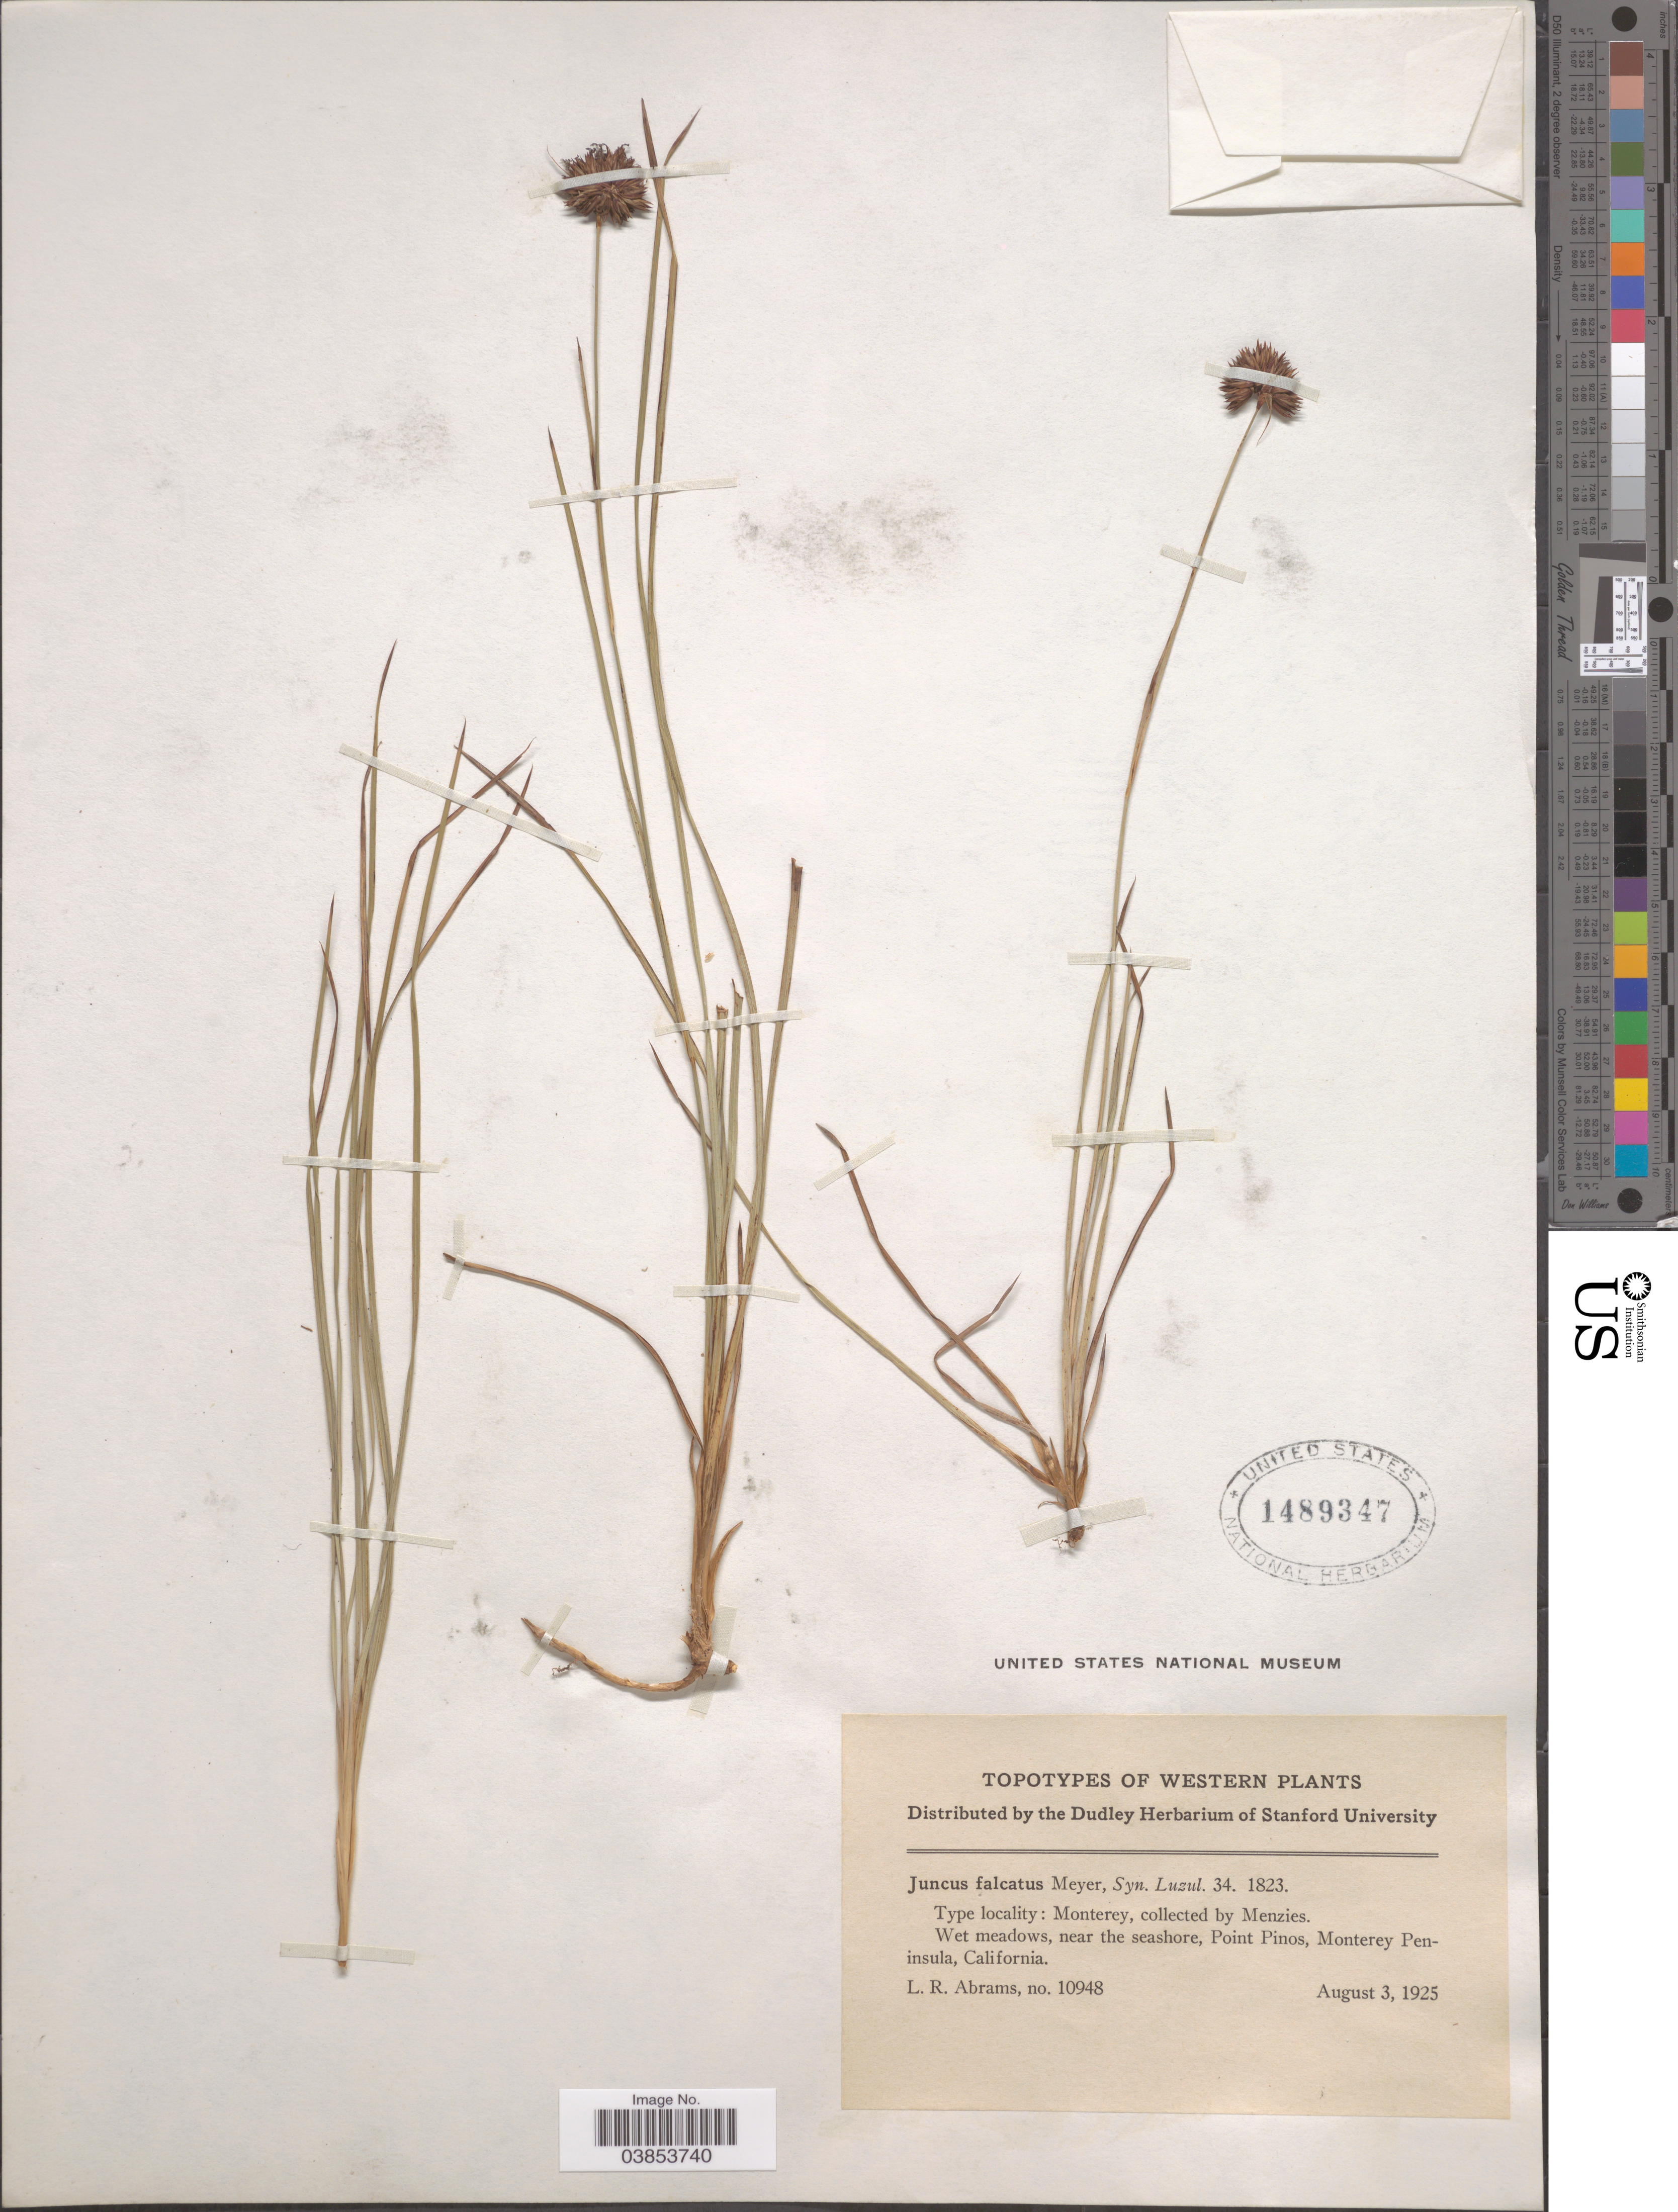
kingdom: Plantae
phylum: Tracheophyta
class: Liliopsida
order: Poales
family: Juncaceae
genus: Juncus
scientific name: Juncus falcatus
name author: E. Mey.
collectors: L. Abrams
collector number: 10948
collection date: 1925-08-03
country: United States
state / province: California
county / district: Monterey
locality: Western. Monterey. Near the seashore, Point Pinos, Monterey Peninsula.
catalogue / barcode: US 1489347